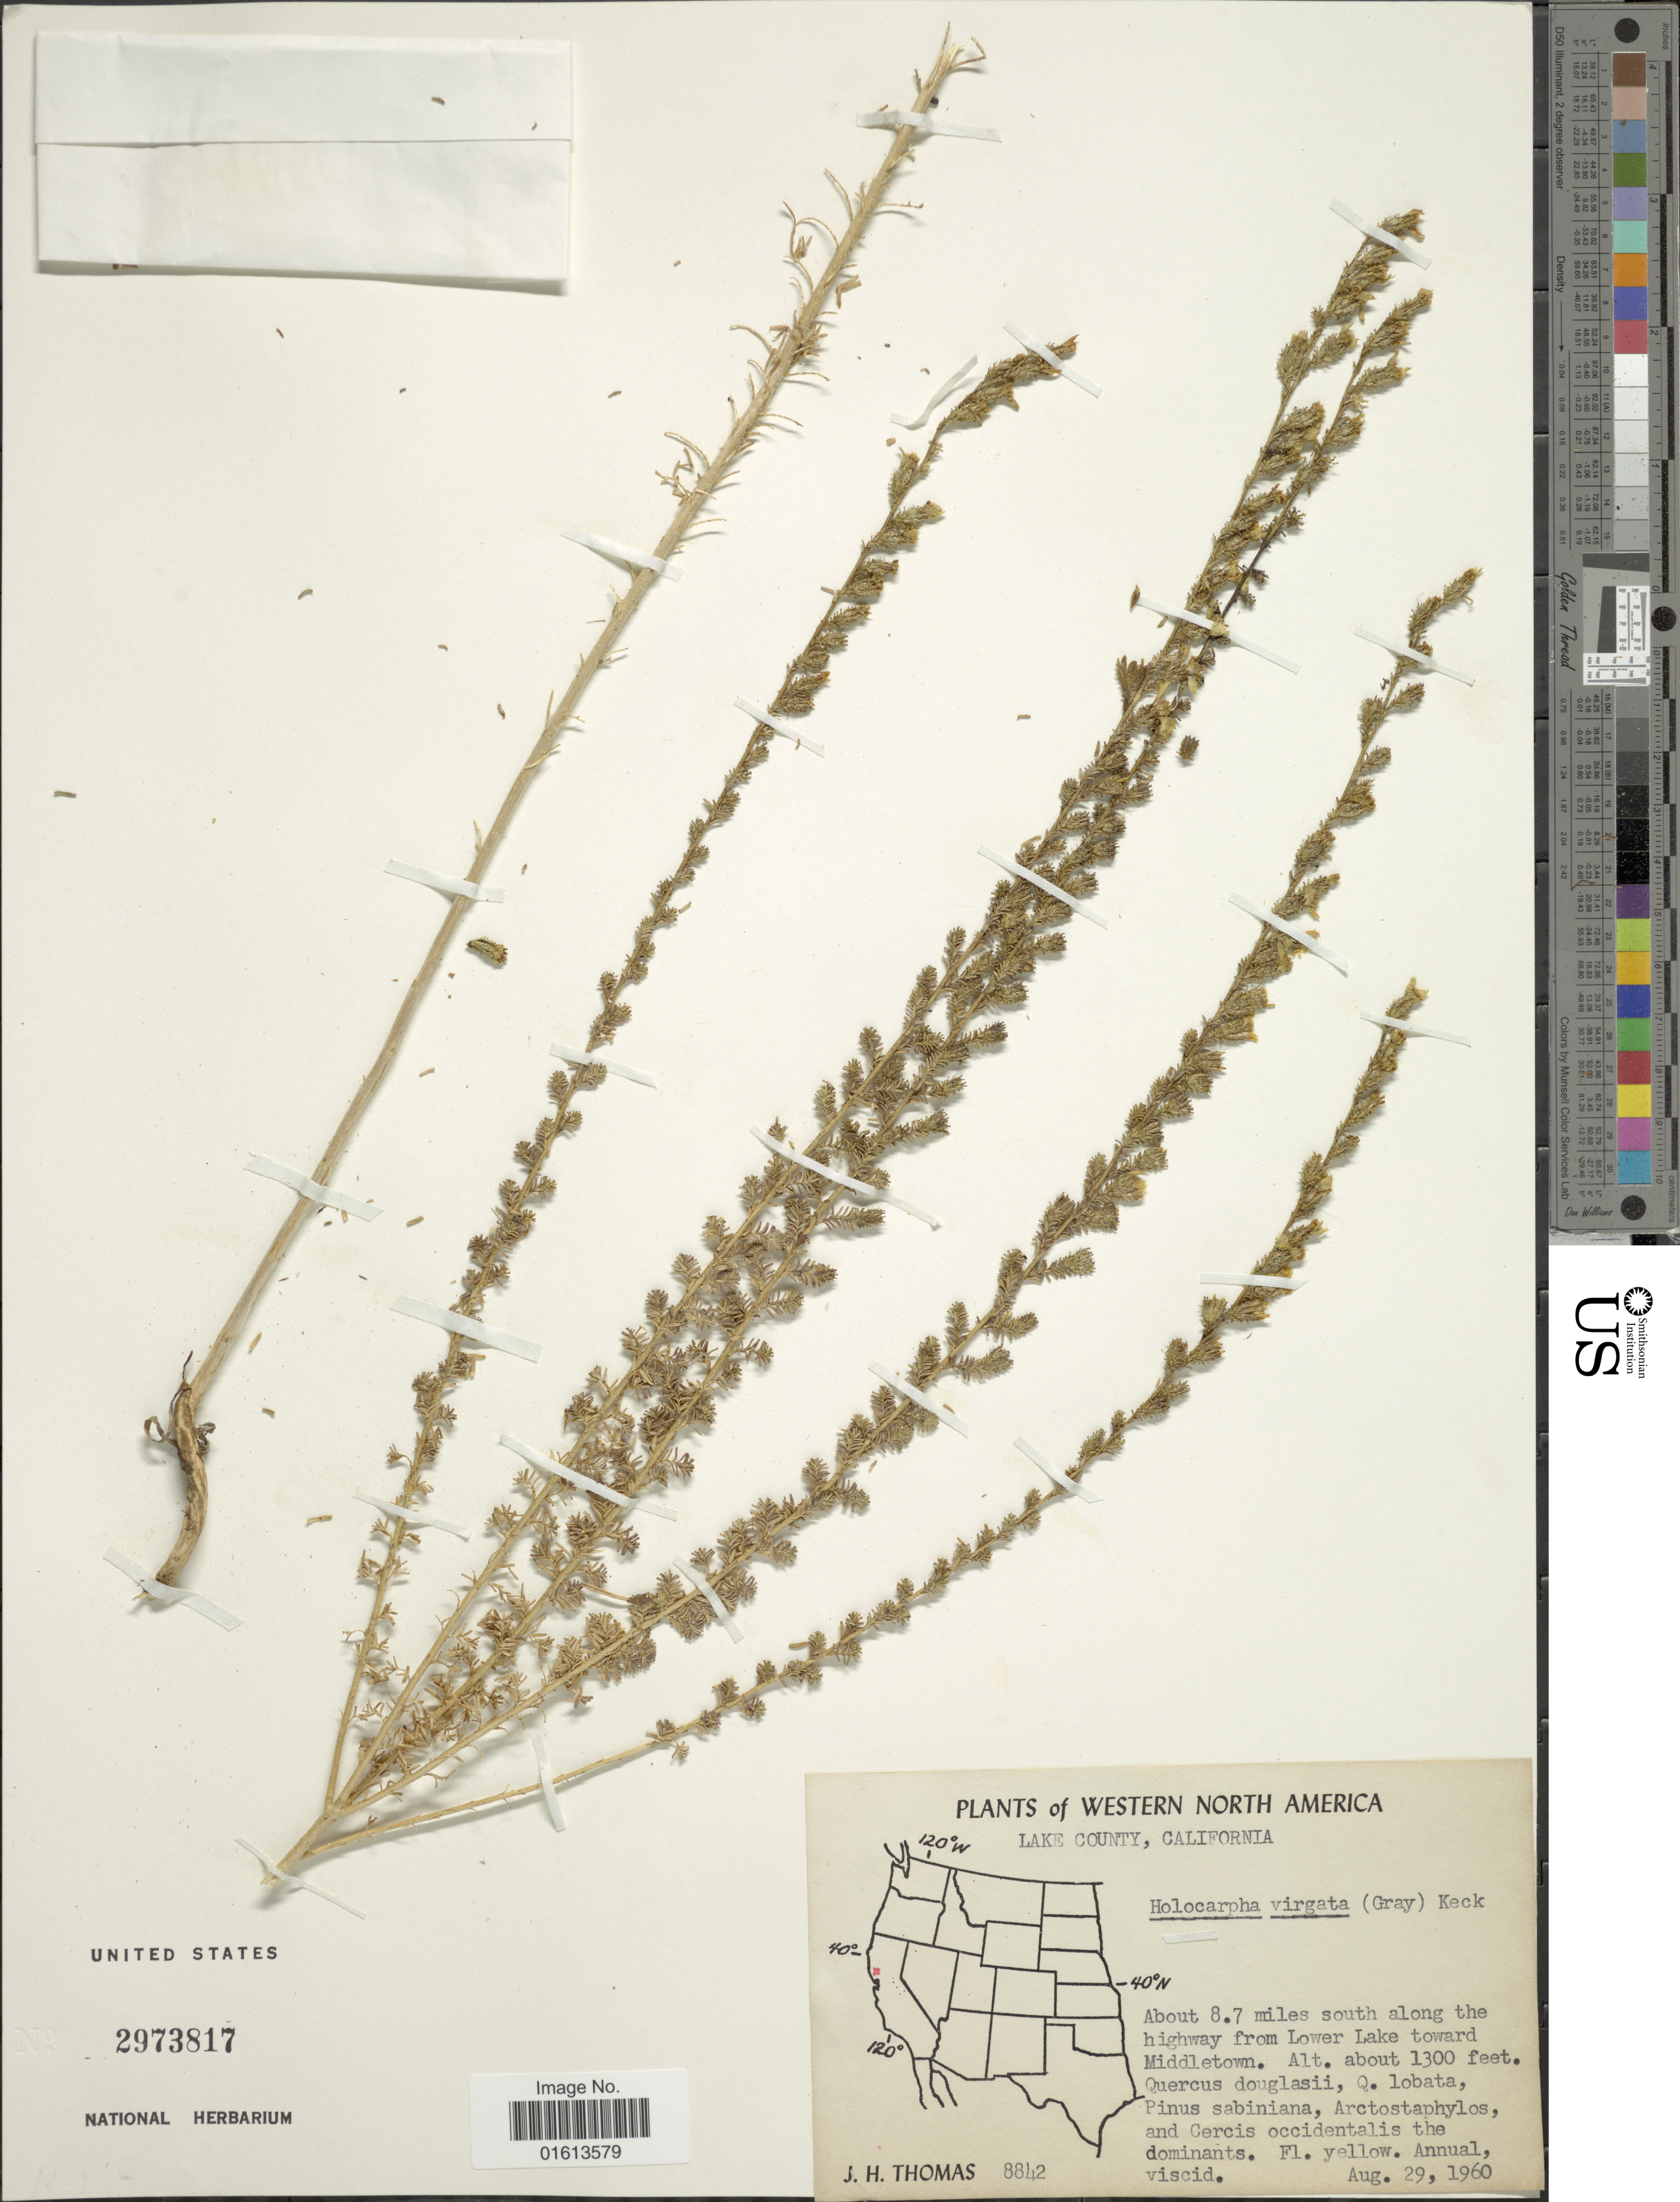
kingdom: Plantae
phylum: Tracheophyta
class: Magnoliopsida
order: Asterales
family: Asteraceae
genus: Holocarpha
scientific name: Holocarpha virgata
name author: (A. Gray) D.D. Keck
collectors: J. H. Thomas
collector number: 8842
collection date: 1960-08-29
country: United States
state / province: California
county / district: Lake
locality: Western North America. Lake County, California. About 8.7 miles south along the highway from Lowe Lake toward Middletown.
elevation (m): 396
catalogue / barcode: US 2973817